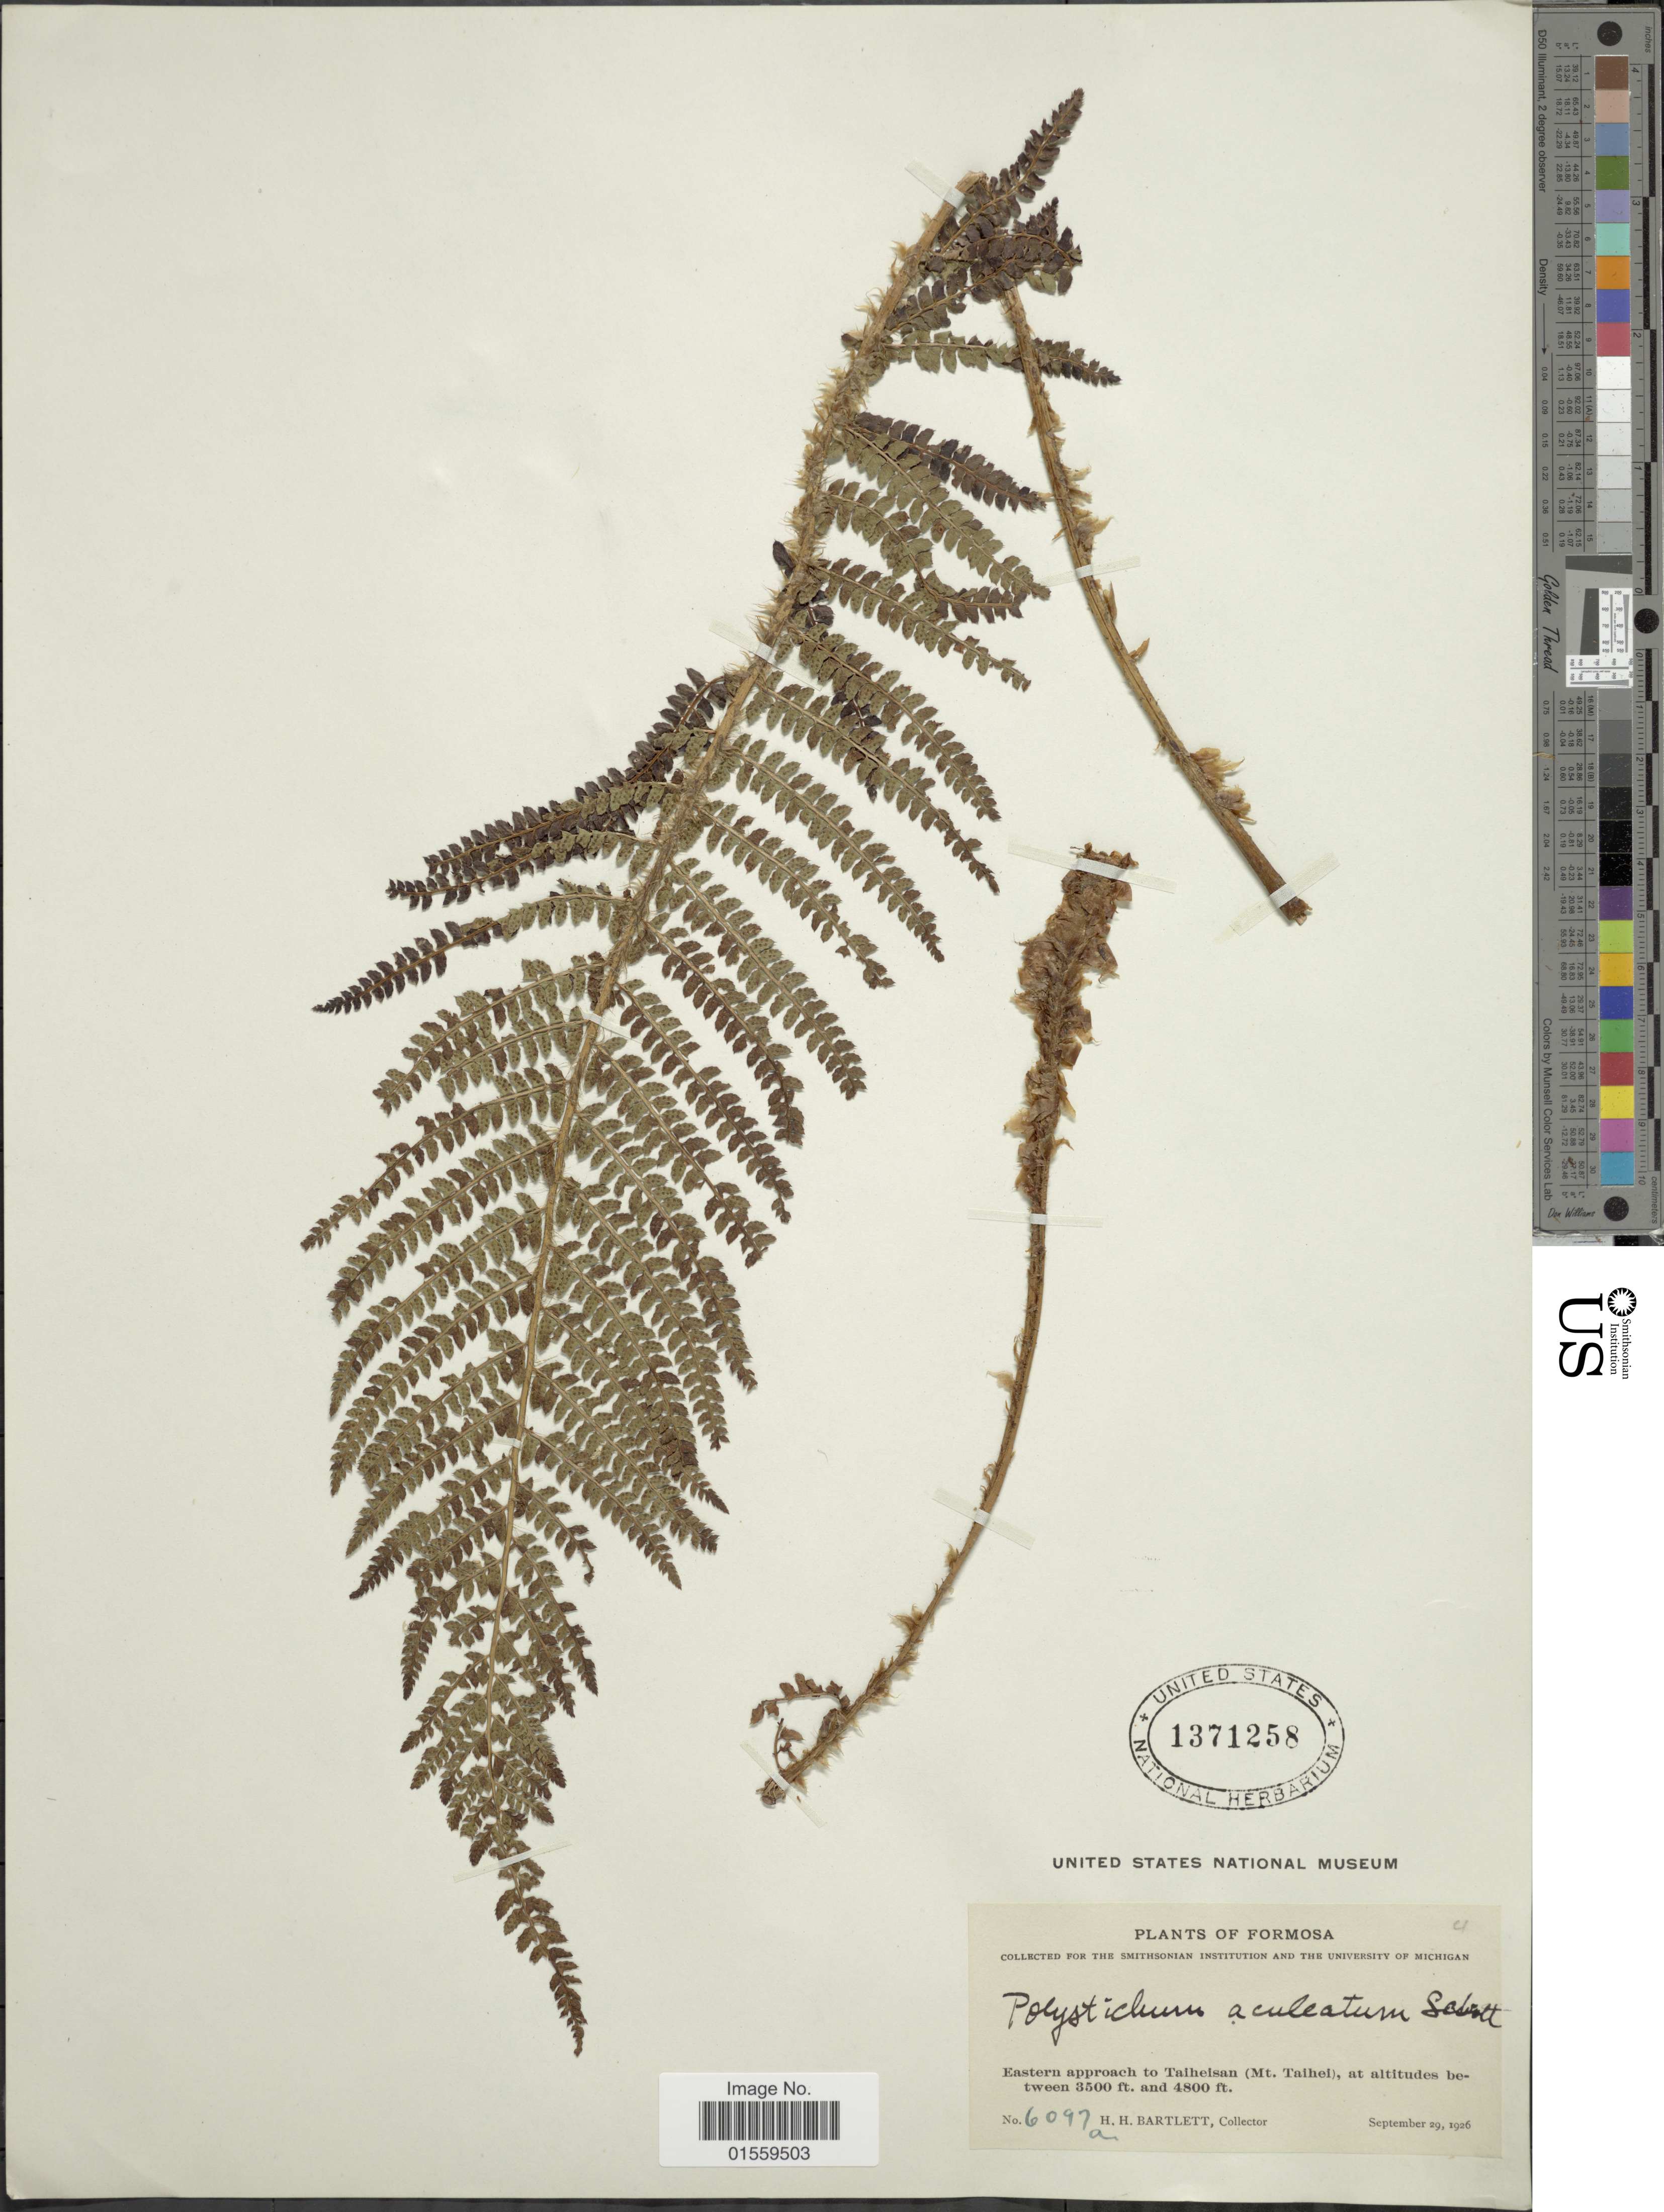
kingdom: Plantae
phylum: Tracheophyta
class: Polypodiopsida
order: Polypodiales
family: Dryopteridaceae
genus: Polystichum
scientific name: Polystichum setiferum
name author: (Forssk.) Moore ex Woynar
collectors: H. H. Bartlett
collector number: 6097a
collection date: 1926-09-29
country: Taiwan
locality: Eastern aproach to Taiheisab ( Mt. Taihei),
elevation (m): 1067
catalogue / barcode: US 1371258